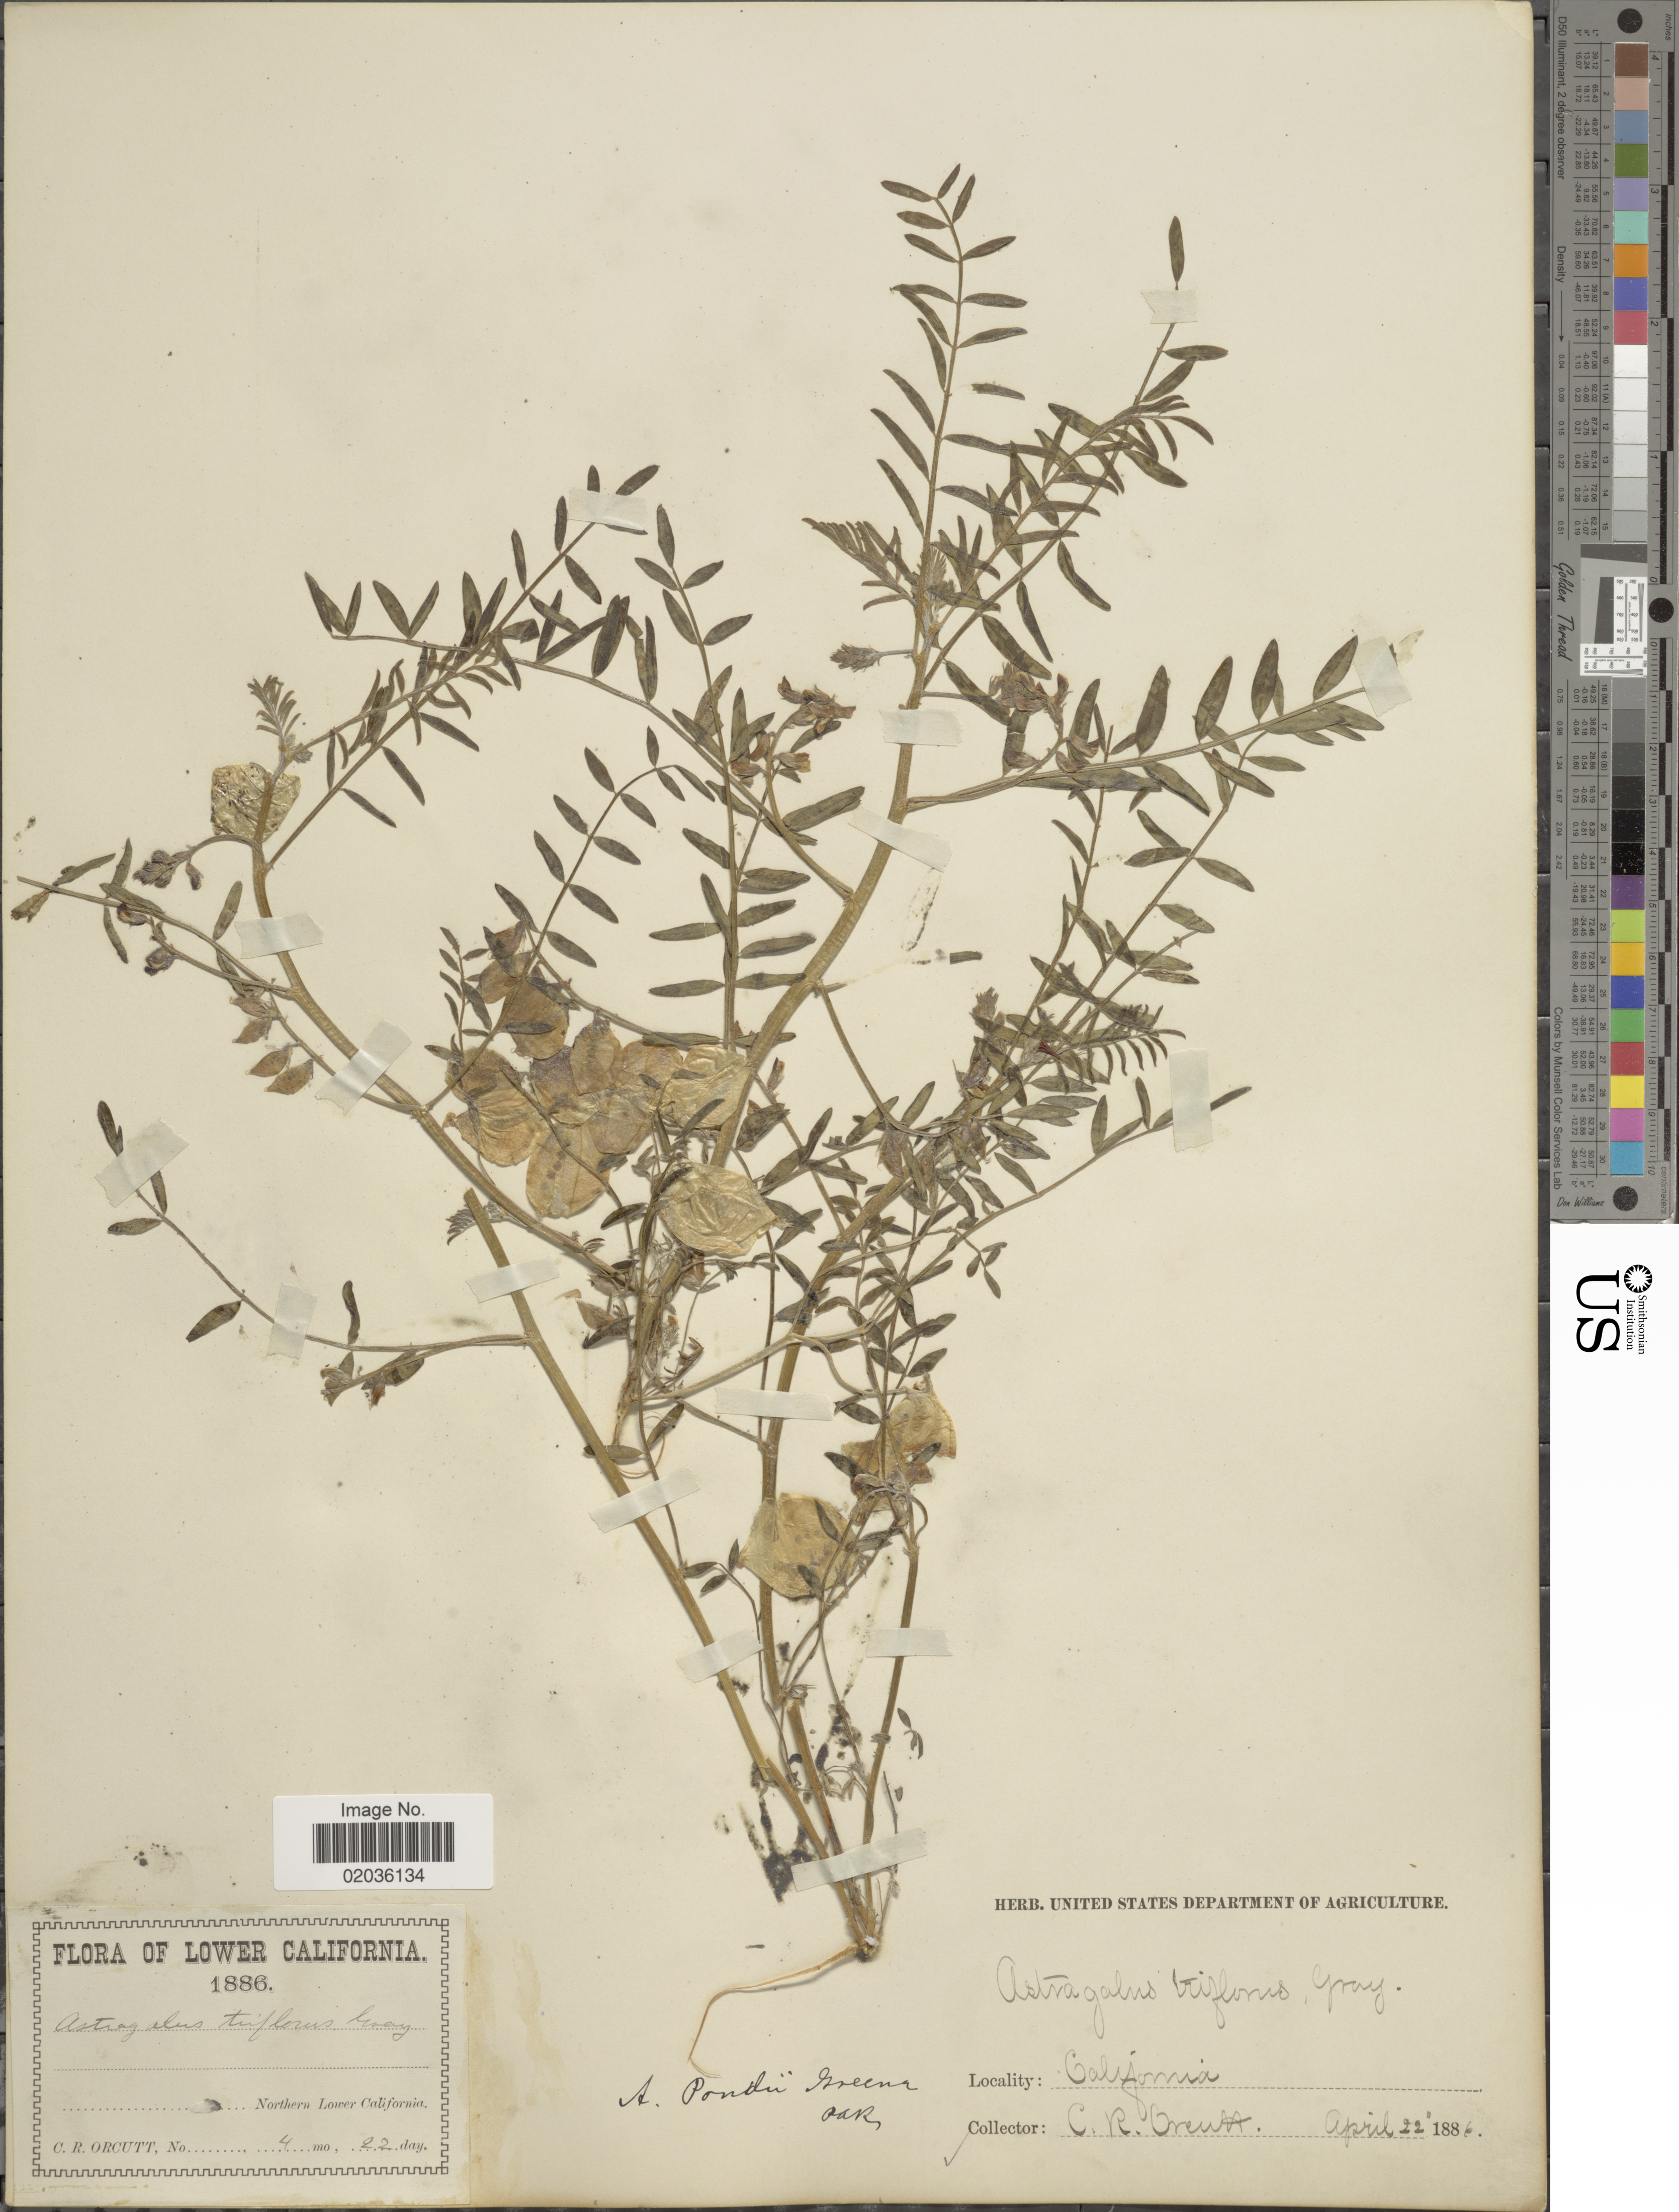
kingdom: Plantae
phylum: Tracheophyta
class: Magnoliopsida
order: Fabales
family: Fabaceae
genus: Astragalus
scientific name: Astragalus insularis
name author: Kellogg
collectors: C. R. Orcutt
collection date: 1886-04-22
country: Mexico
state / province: Baja California Norte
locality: California, Northern Lower California